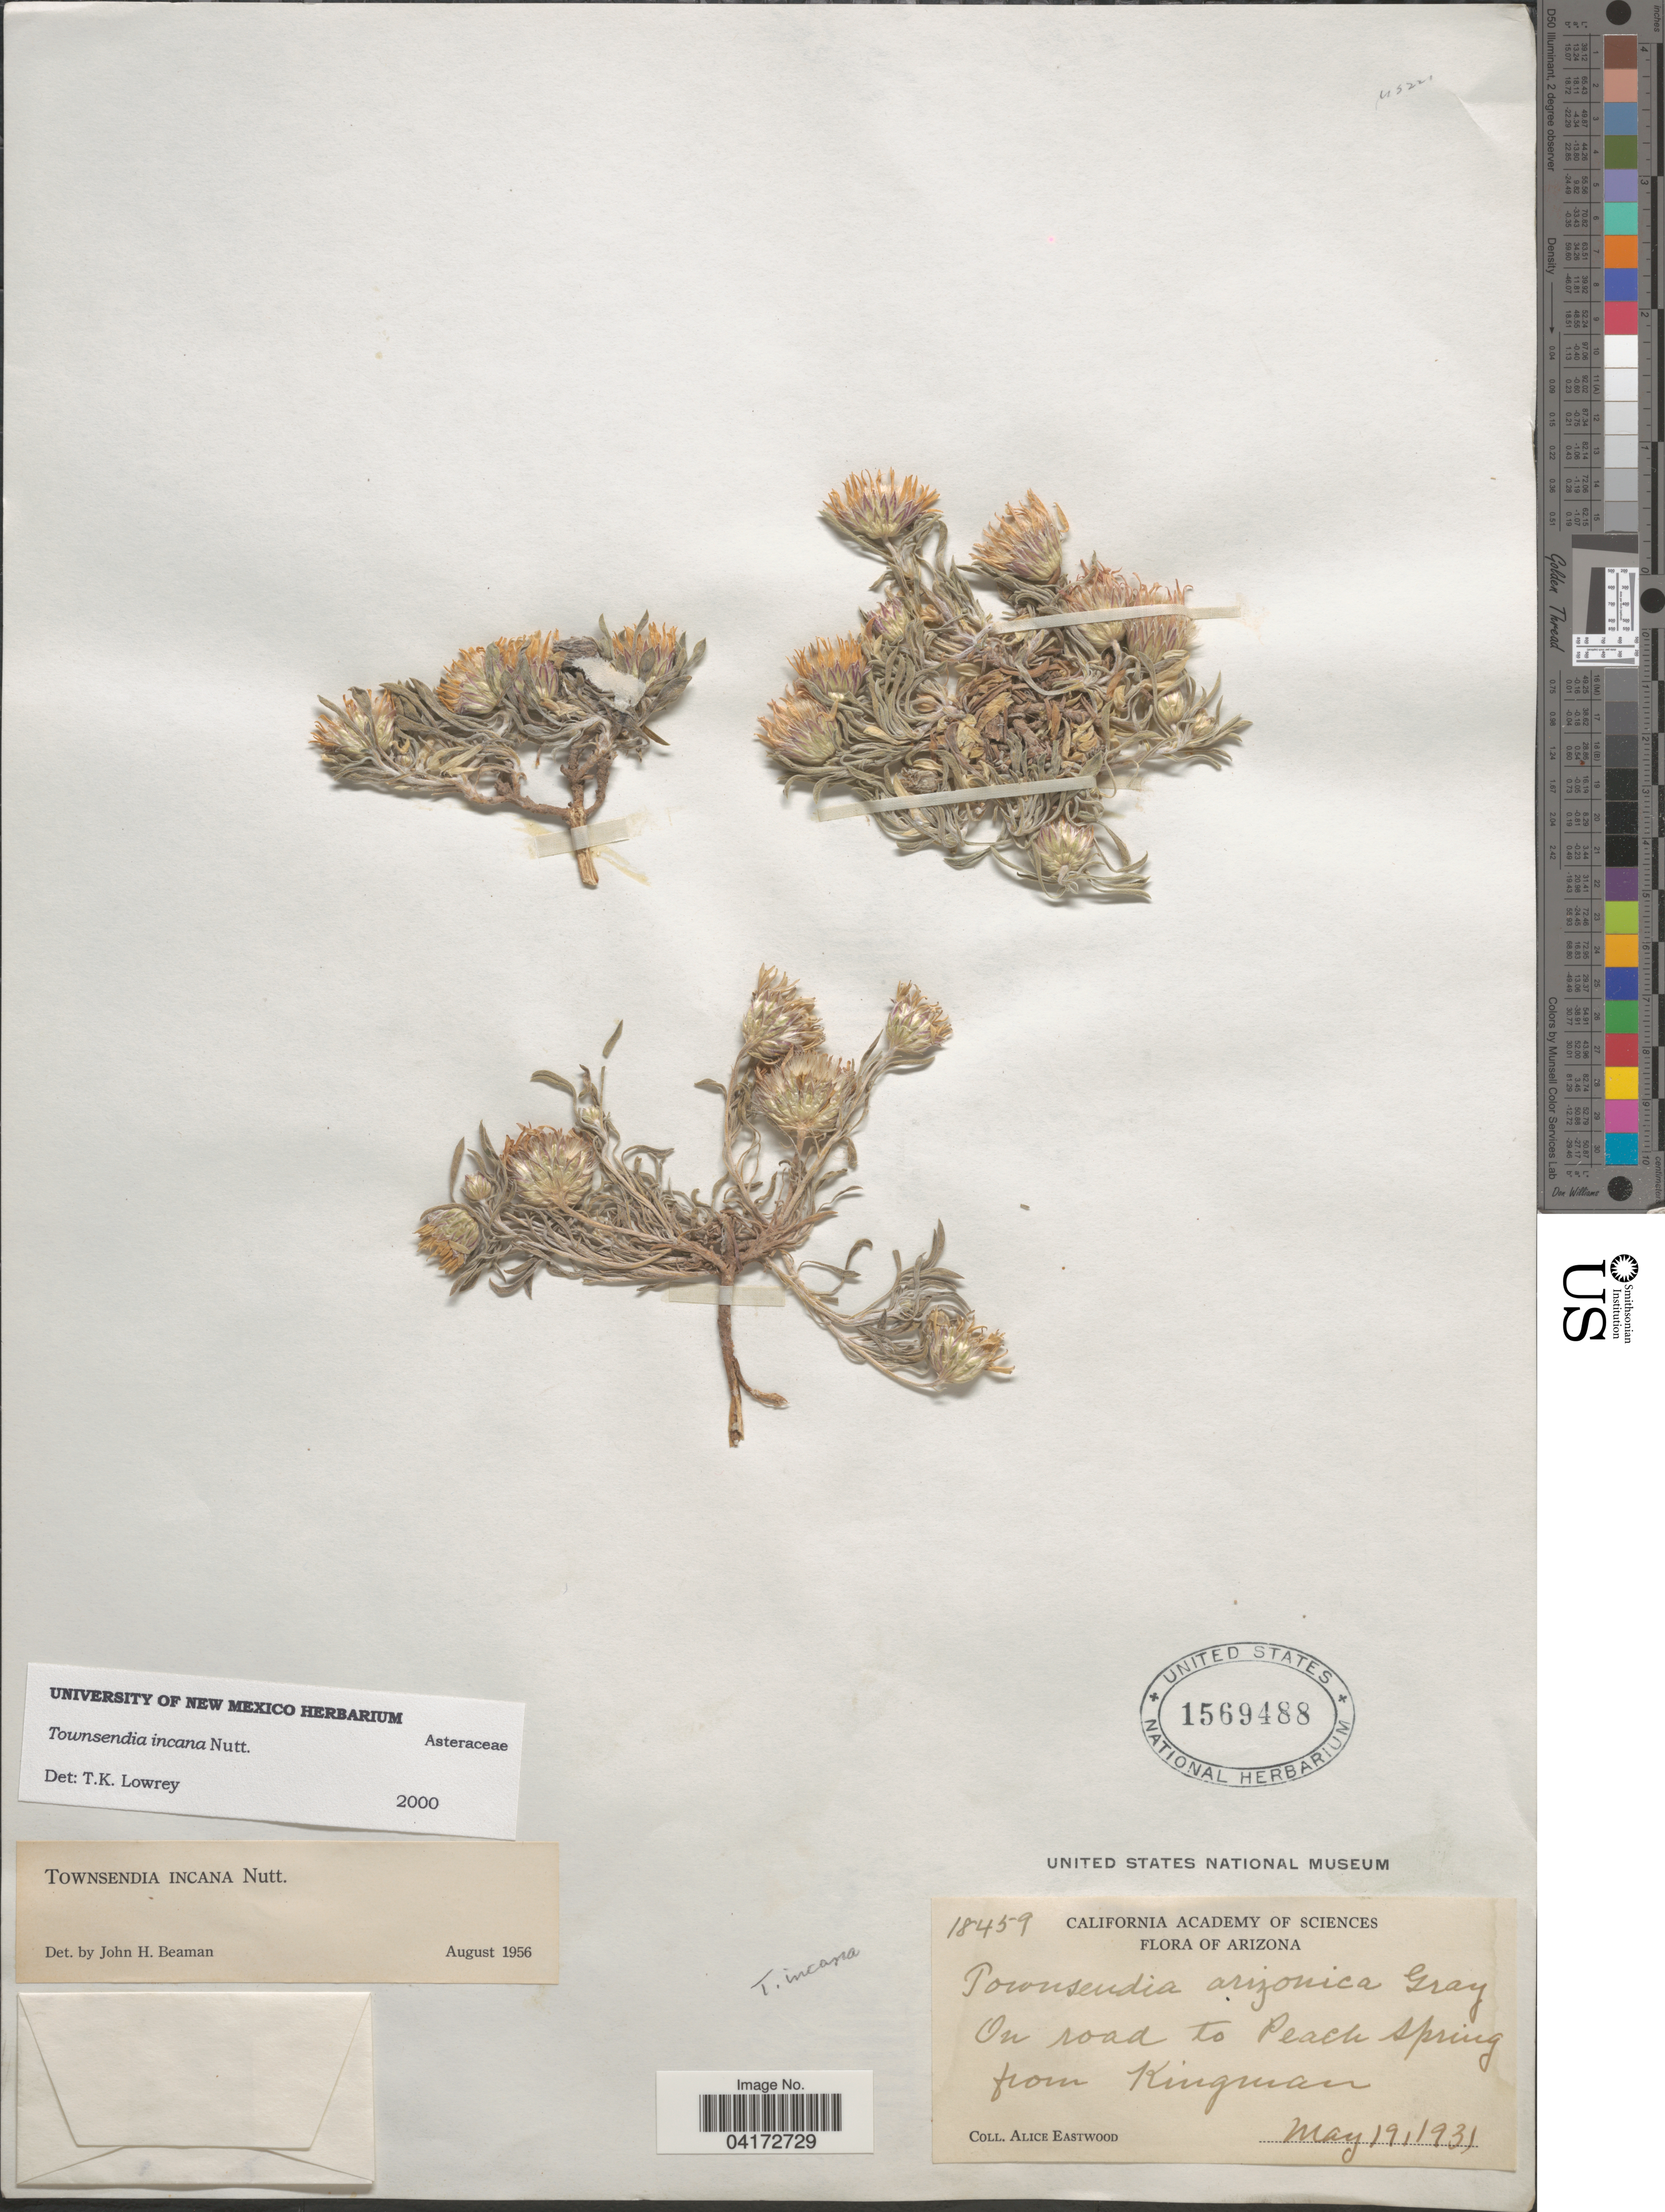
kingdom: Plantae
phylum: Tracheophyta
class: Magnoliopsida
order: Asterales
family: Asteraceae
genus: Townsendia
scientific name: Townsendia incana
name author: Nutt.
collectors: A. Eastwood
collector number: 18459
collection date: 1931-05-19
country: United States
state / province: Arizona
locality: On road to Peach Spring from Kingman.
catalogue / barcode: US 1569488